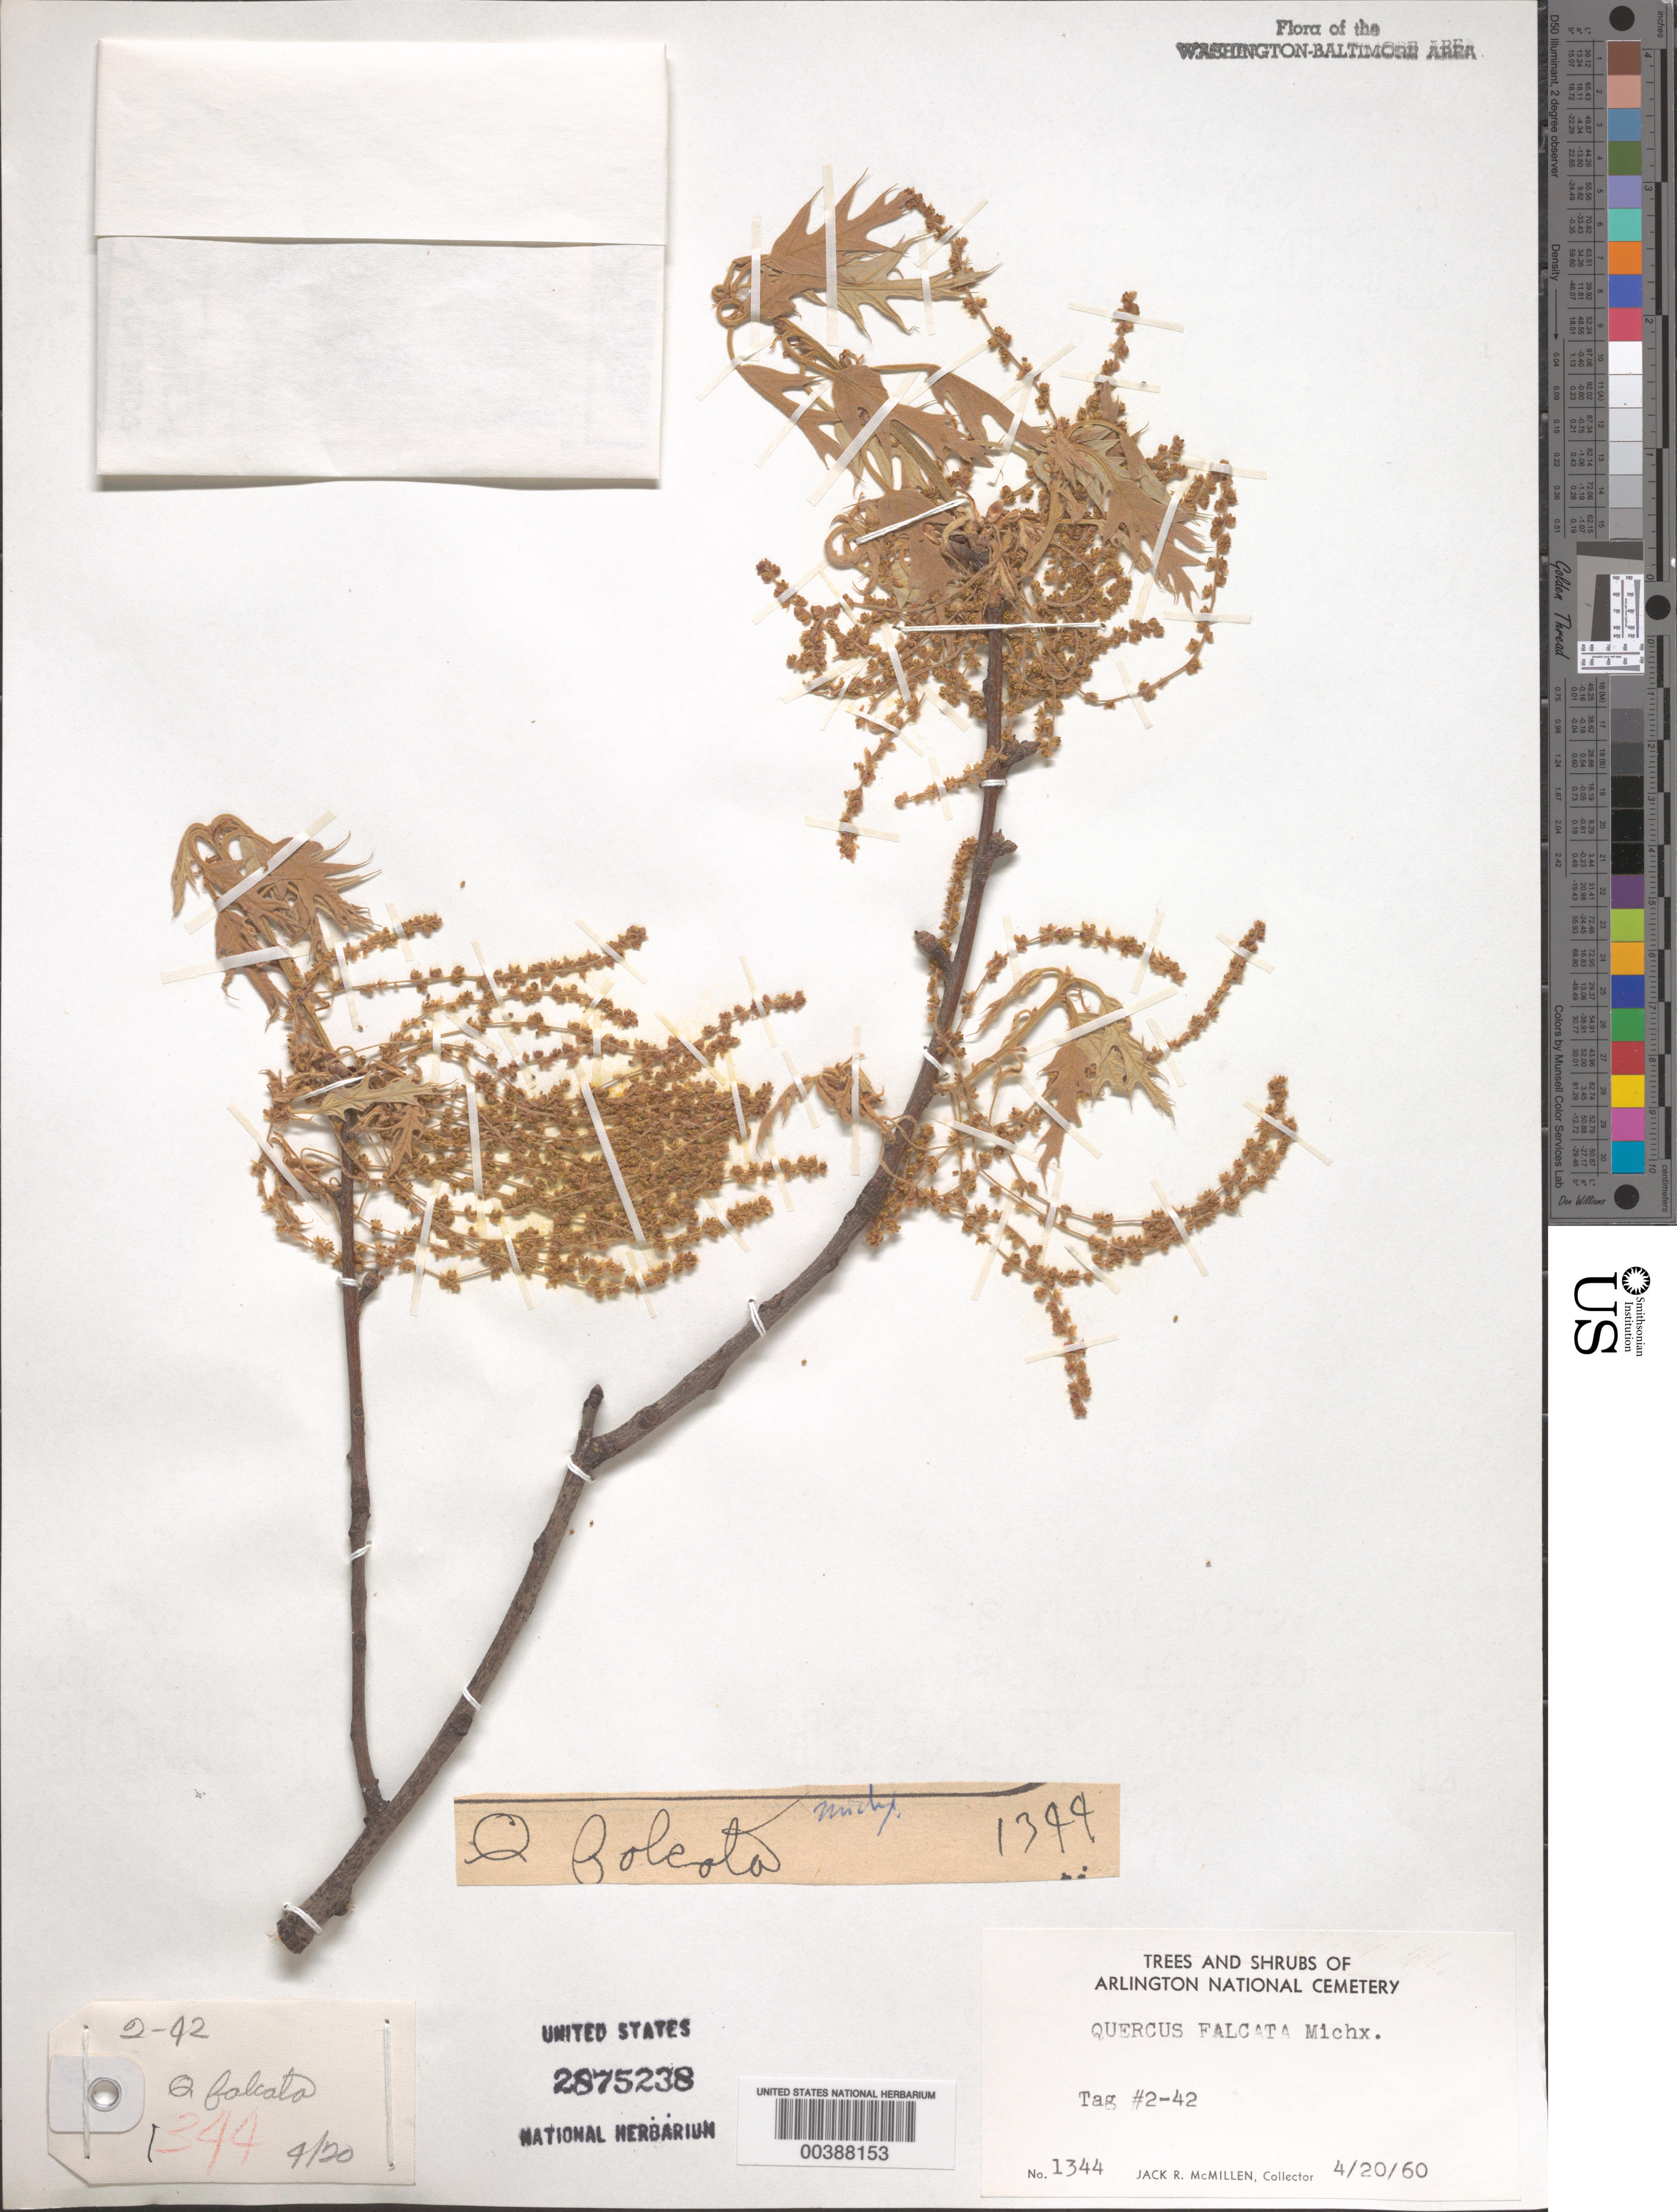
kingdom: Plantae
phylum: Tracheophyta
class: Magnoliopsida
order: Fagales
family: Fagaceae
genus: Quercus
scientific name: Quercus falcata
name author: Michx.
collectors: J. McMillen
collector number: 1344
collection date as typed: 20 Apr 1960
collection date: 1960-04-20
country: United States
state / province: Virginia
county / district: Arlington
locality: Arlington National Cemetery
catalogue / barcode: US 2875238